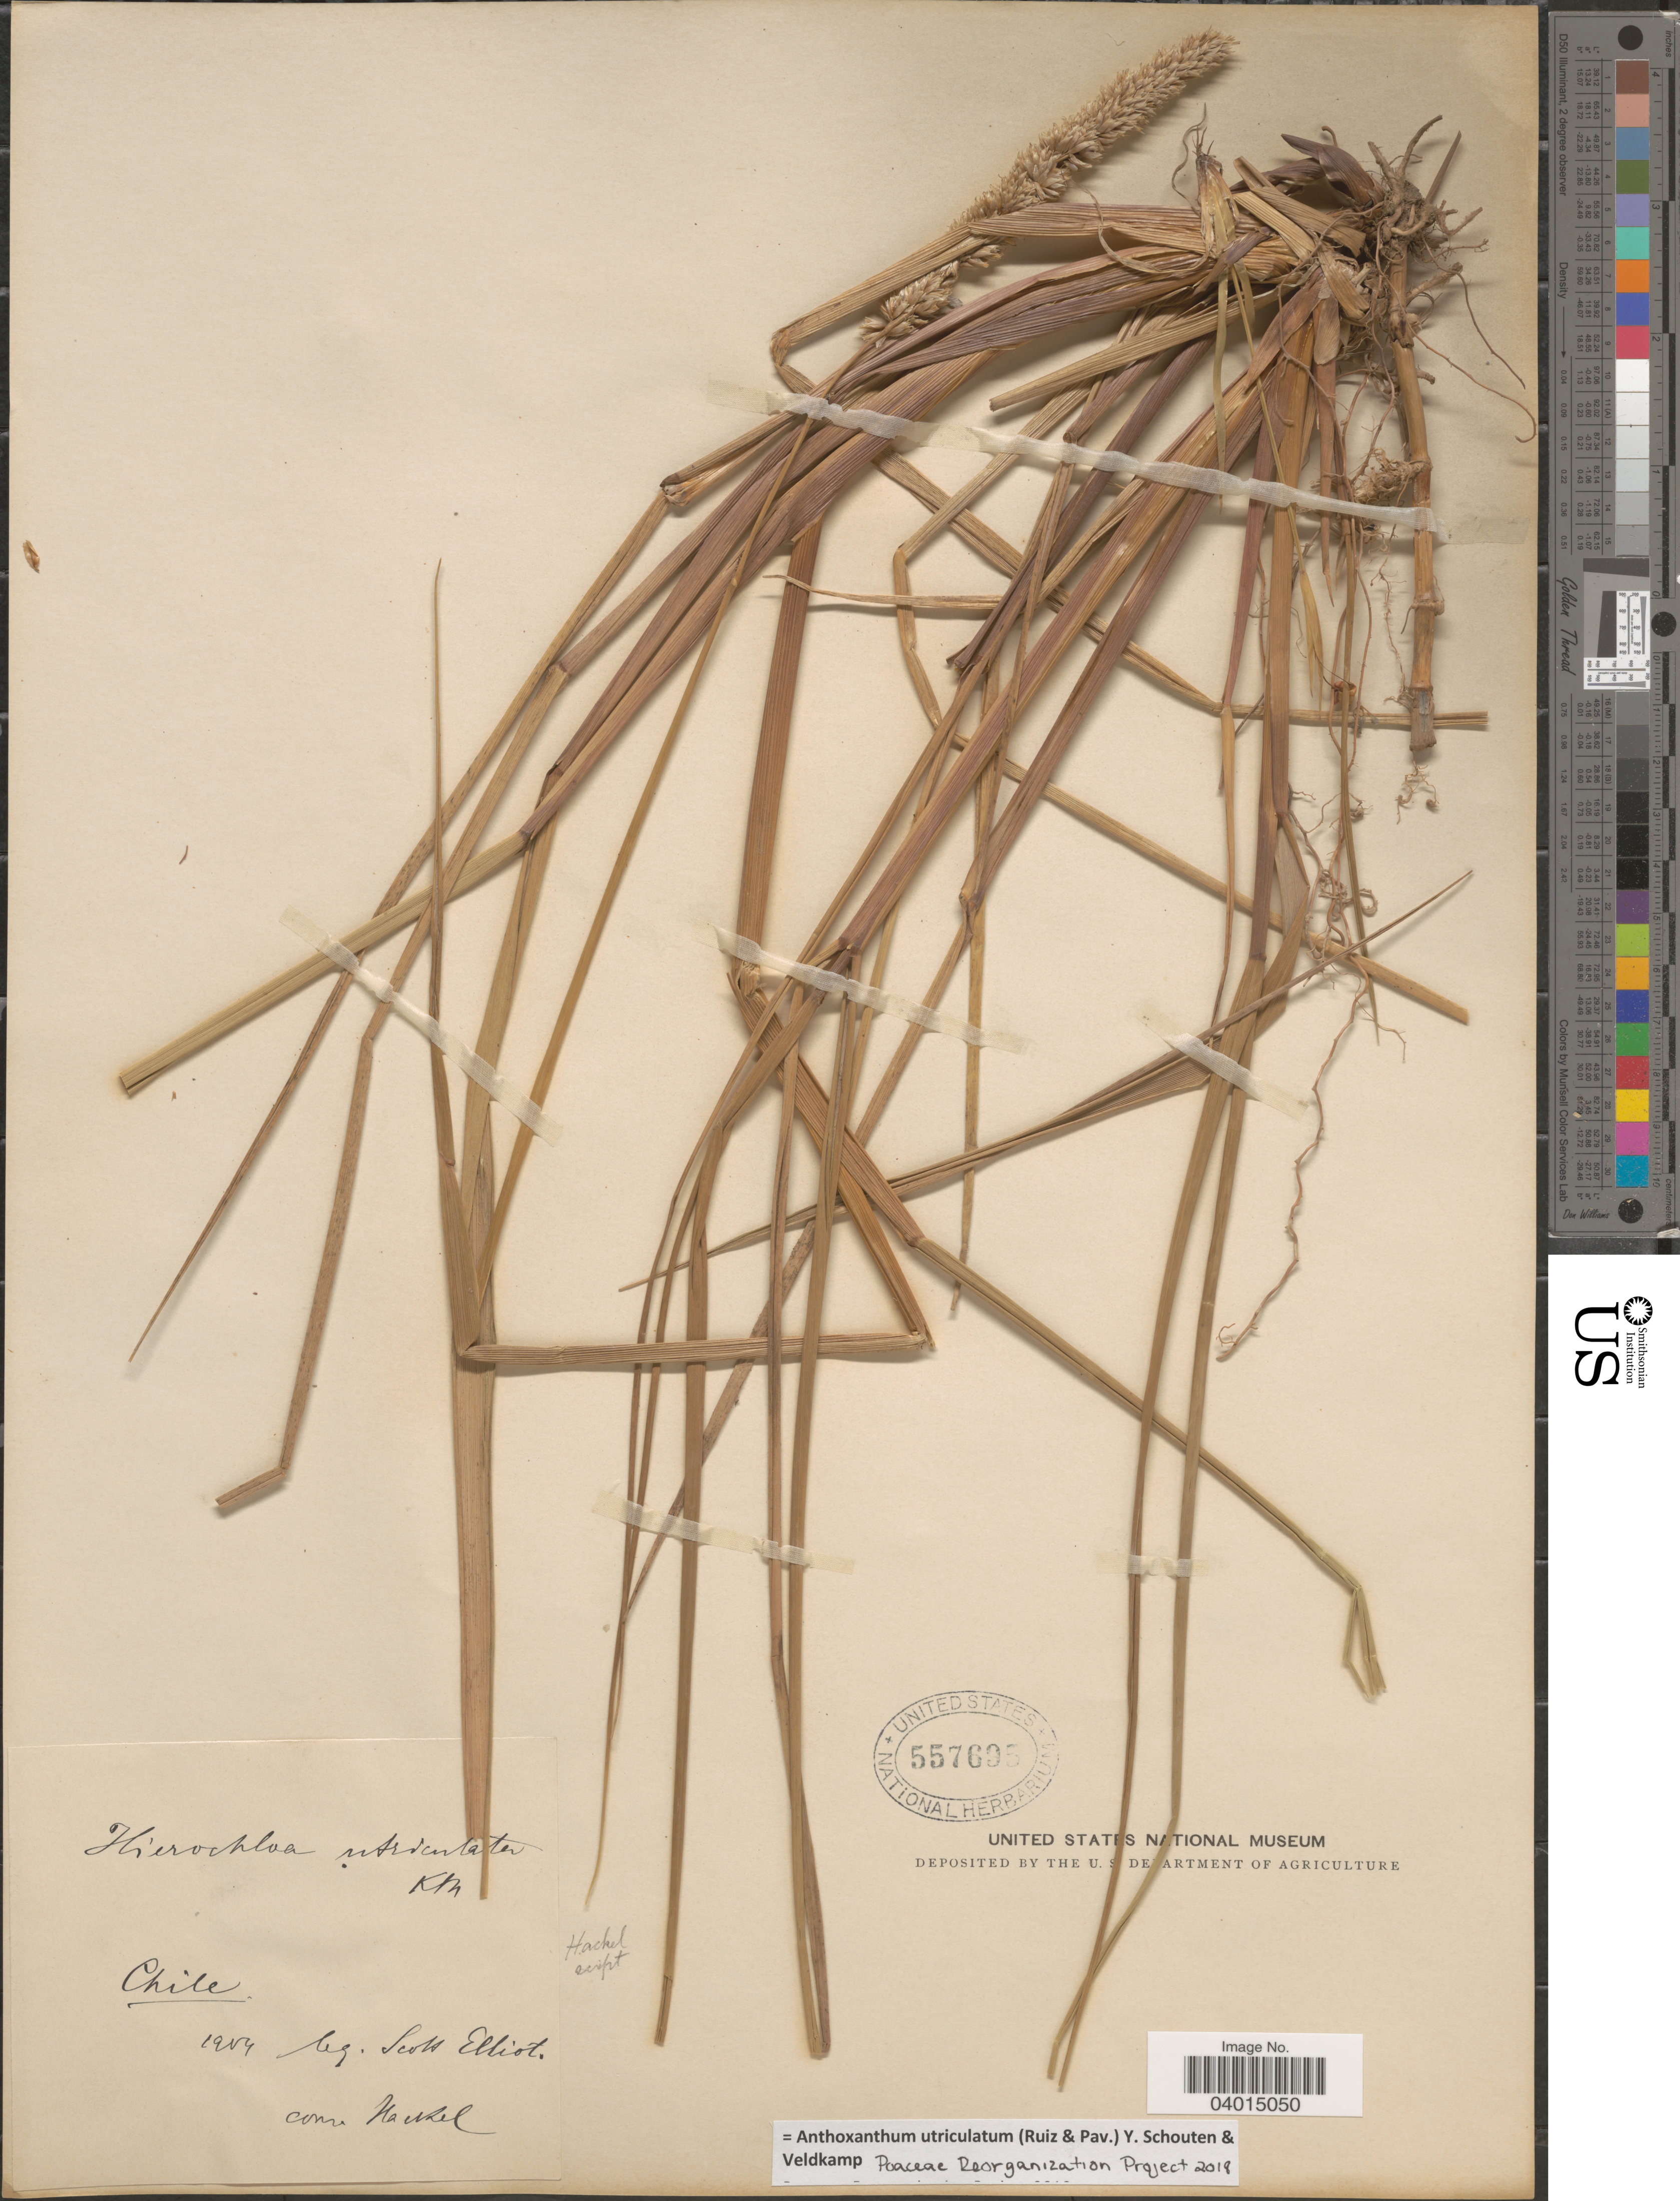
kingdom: Plantae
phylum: Tracheophyta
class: Liliopsida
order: Poales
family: Poaceae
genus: Anthoxanthum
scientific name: Anthoxanthum utriculatum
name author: (Ruiz & Pav.) R.T.A. Schouten & Veldkamp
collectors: S. Elliot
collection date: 1904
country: Chile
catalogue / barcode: US 557695